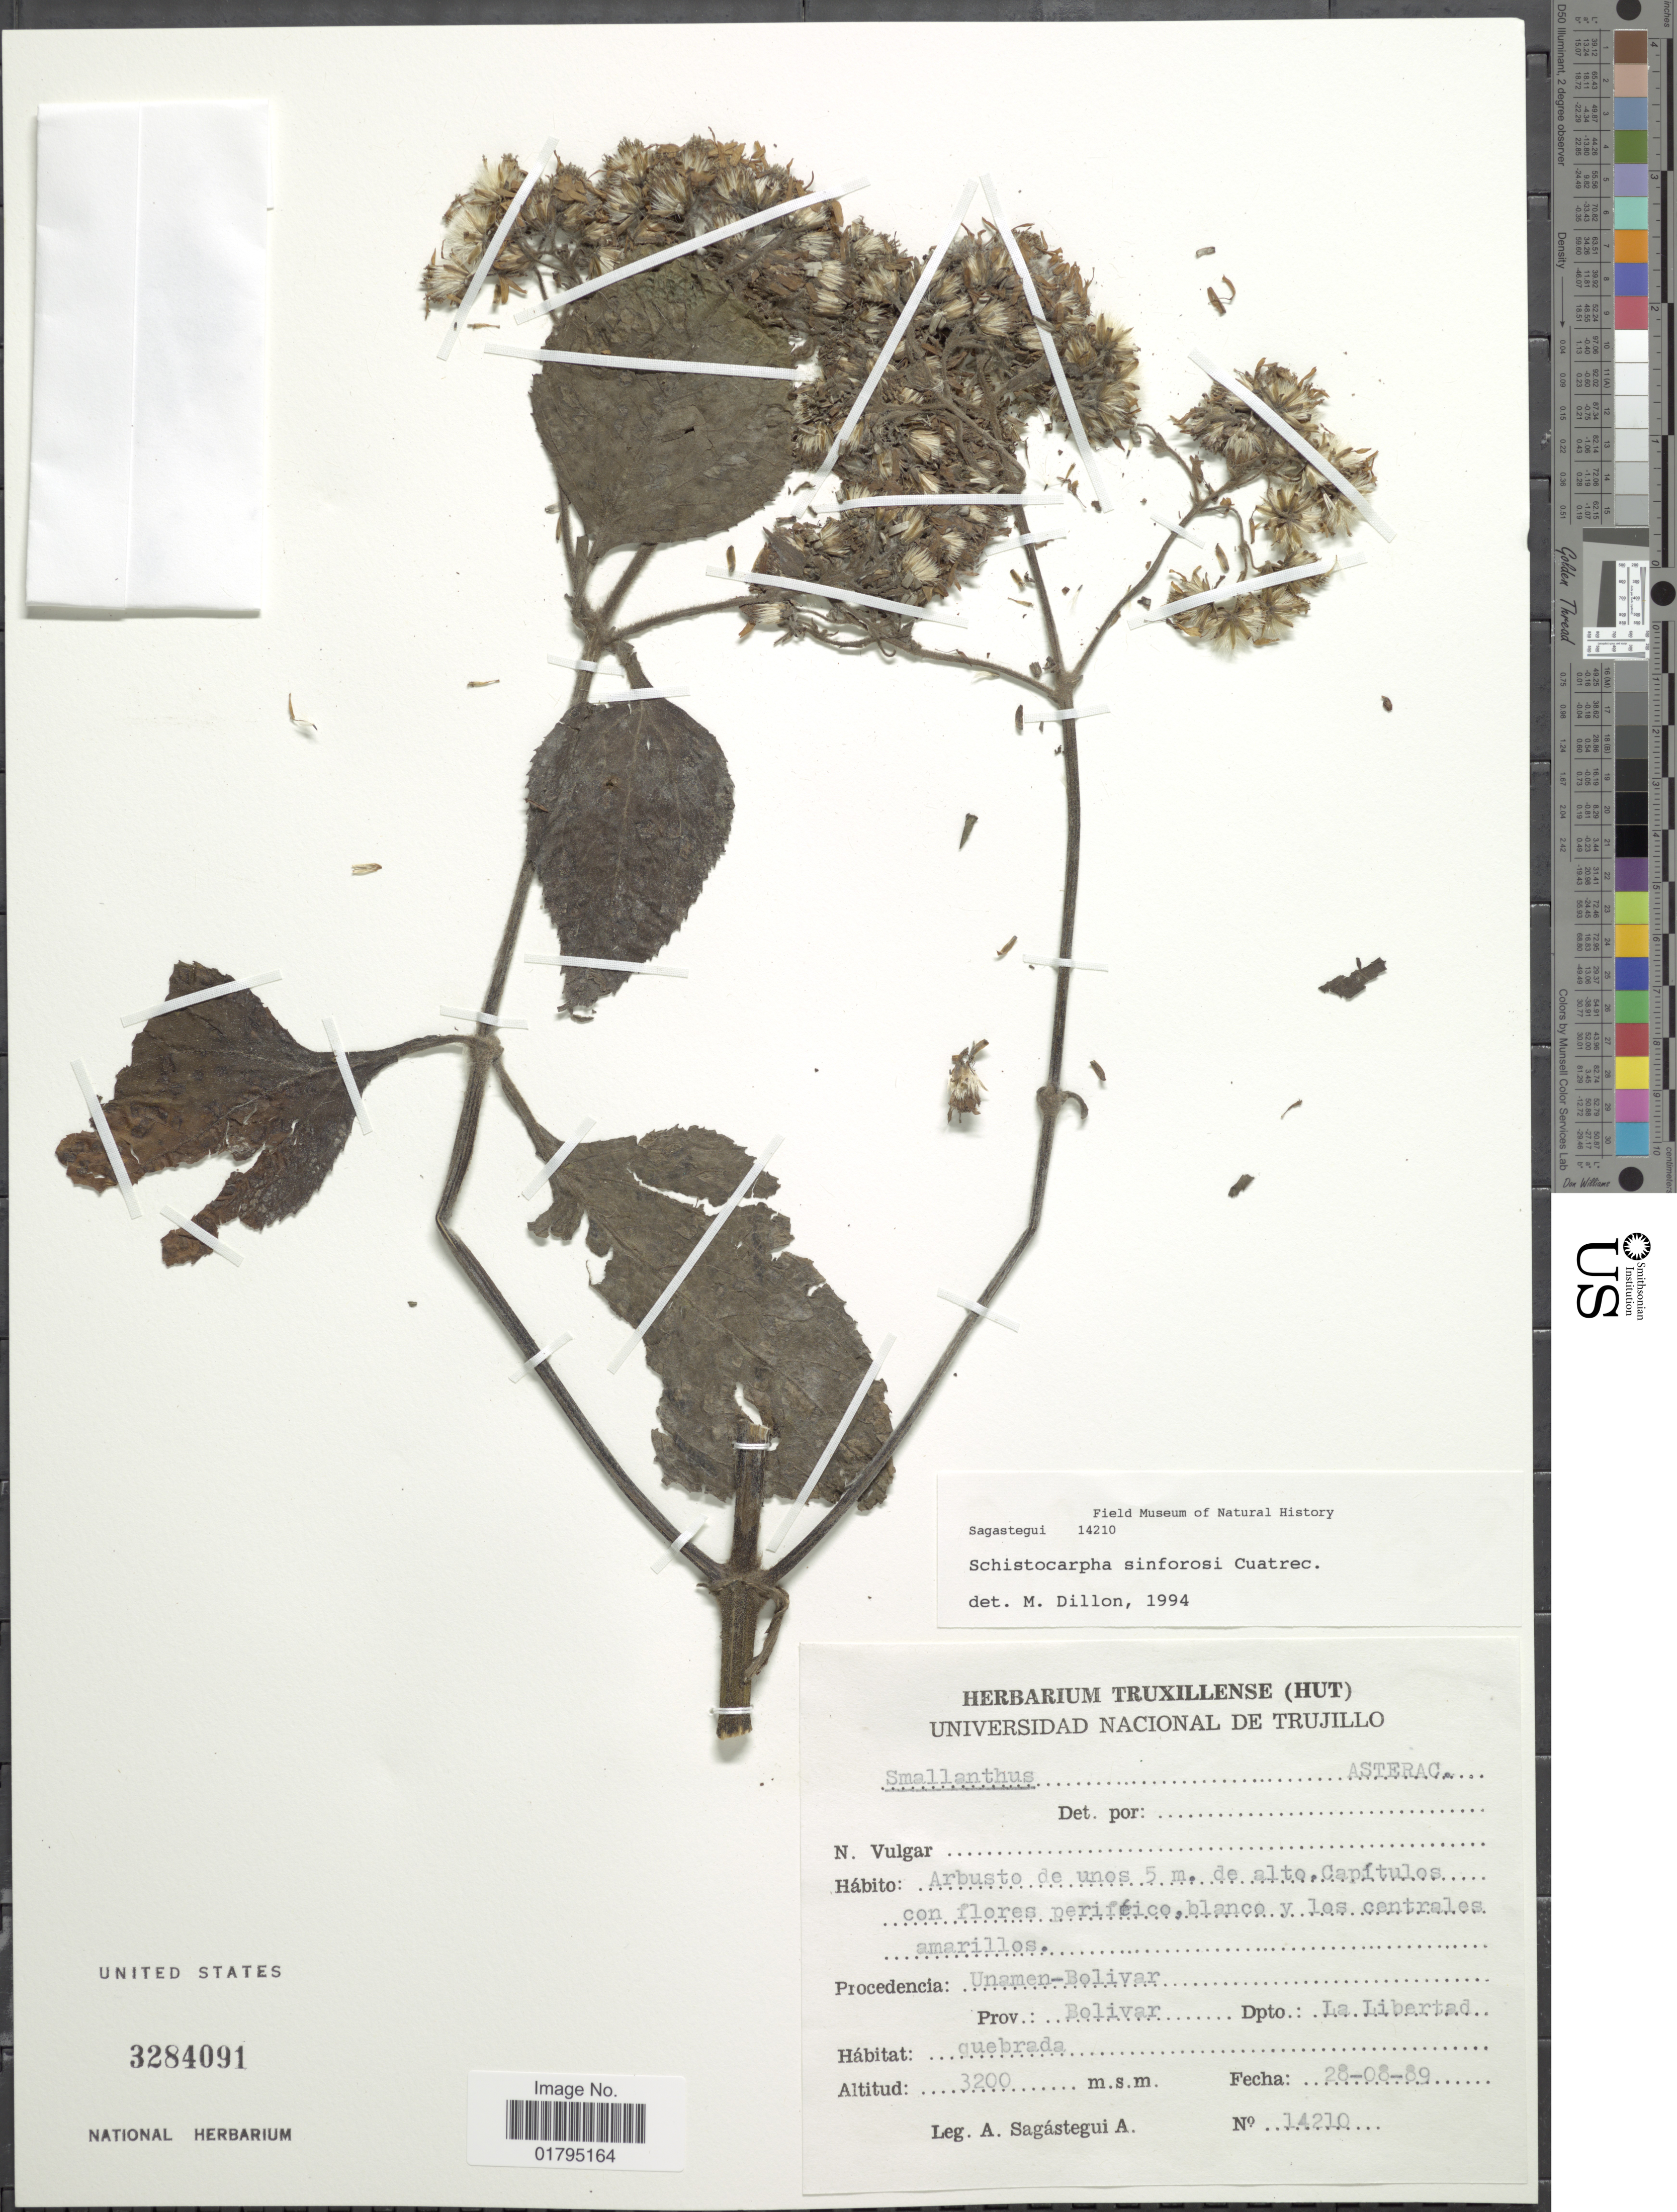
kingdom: Plantae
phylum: Tracheophyta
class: Magnoliopsida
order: Asterales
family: Asteraceae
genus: Schistocarpha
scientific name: Schistocarpha sinforosii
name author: Cuatrec.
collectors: A. Sagástegui A.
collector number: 14210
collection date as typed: Transcribed d/m/y: 28/8/89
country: Colombia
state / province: Bolívar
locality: Unamen-Bolivar, Prov. Bolivar, Dpto. La Libertad.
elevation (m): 3200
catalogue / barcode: US 3284091